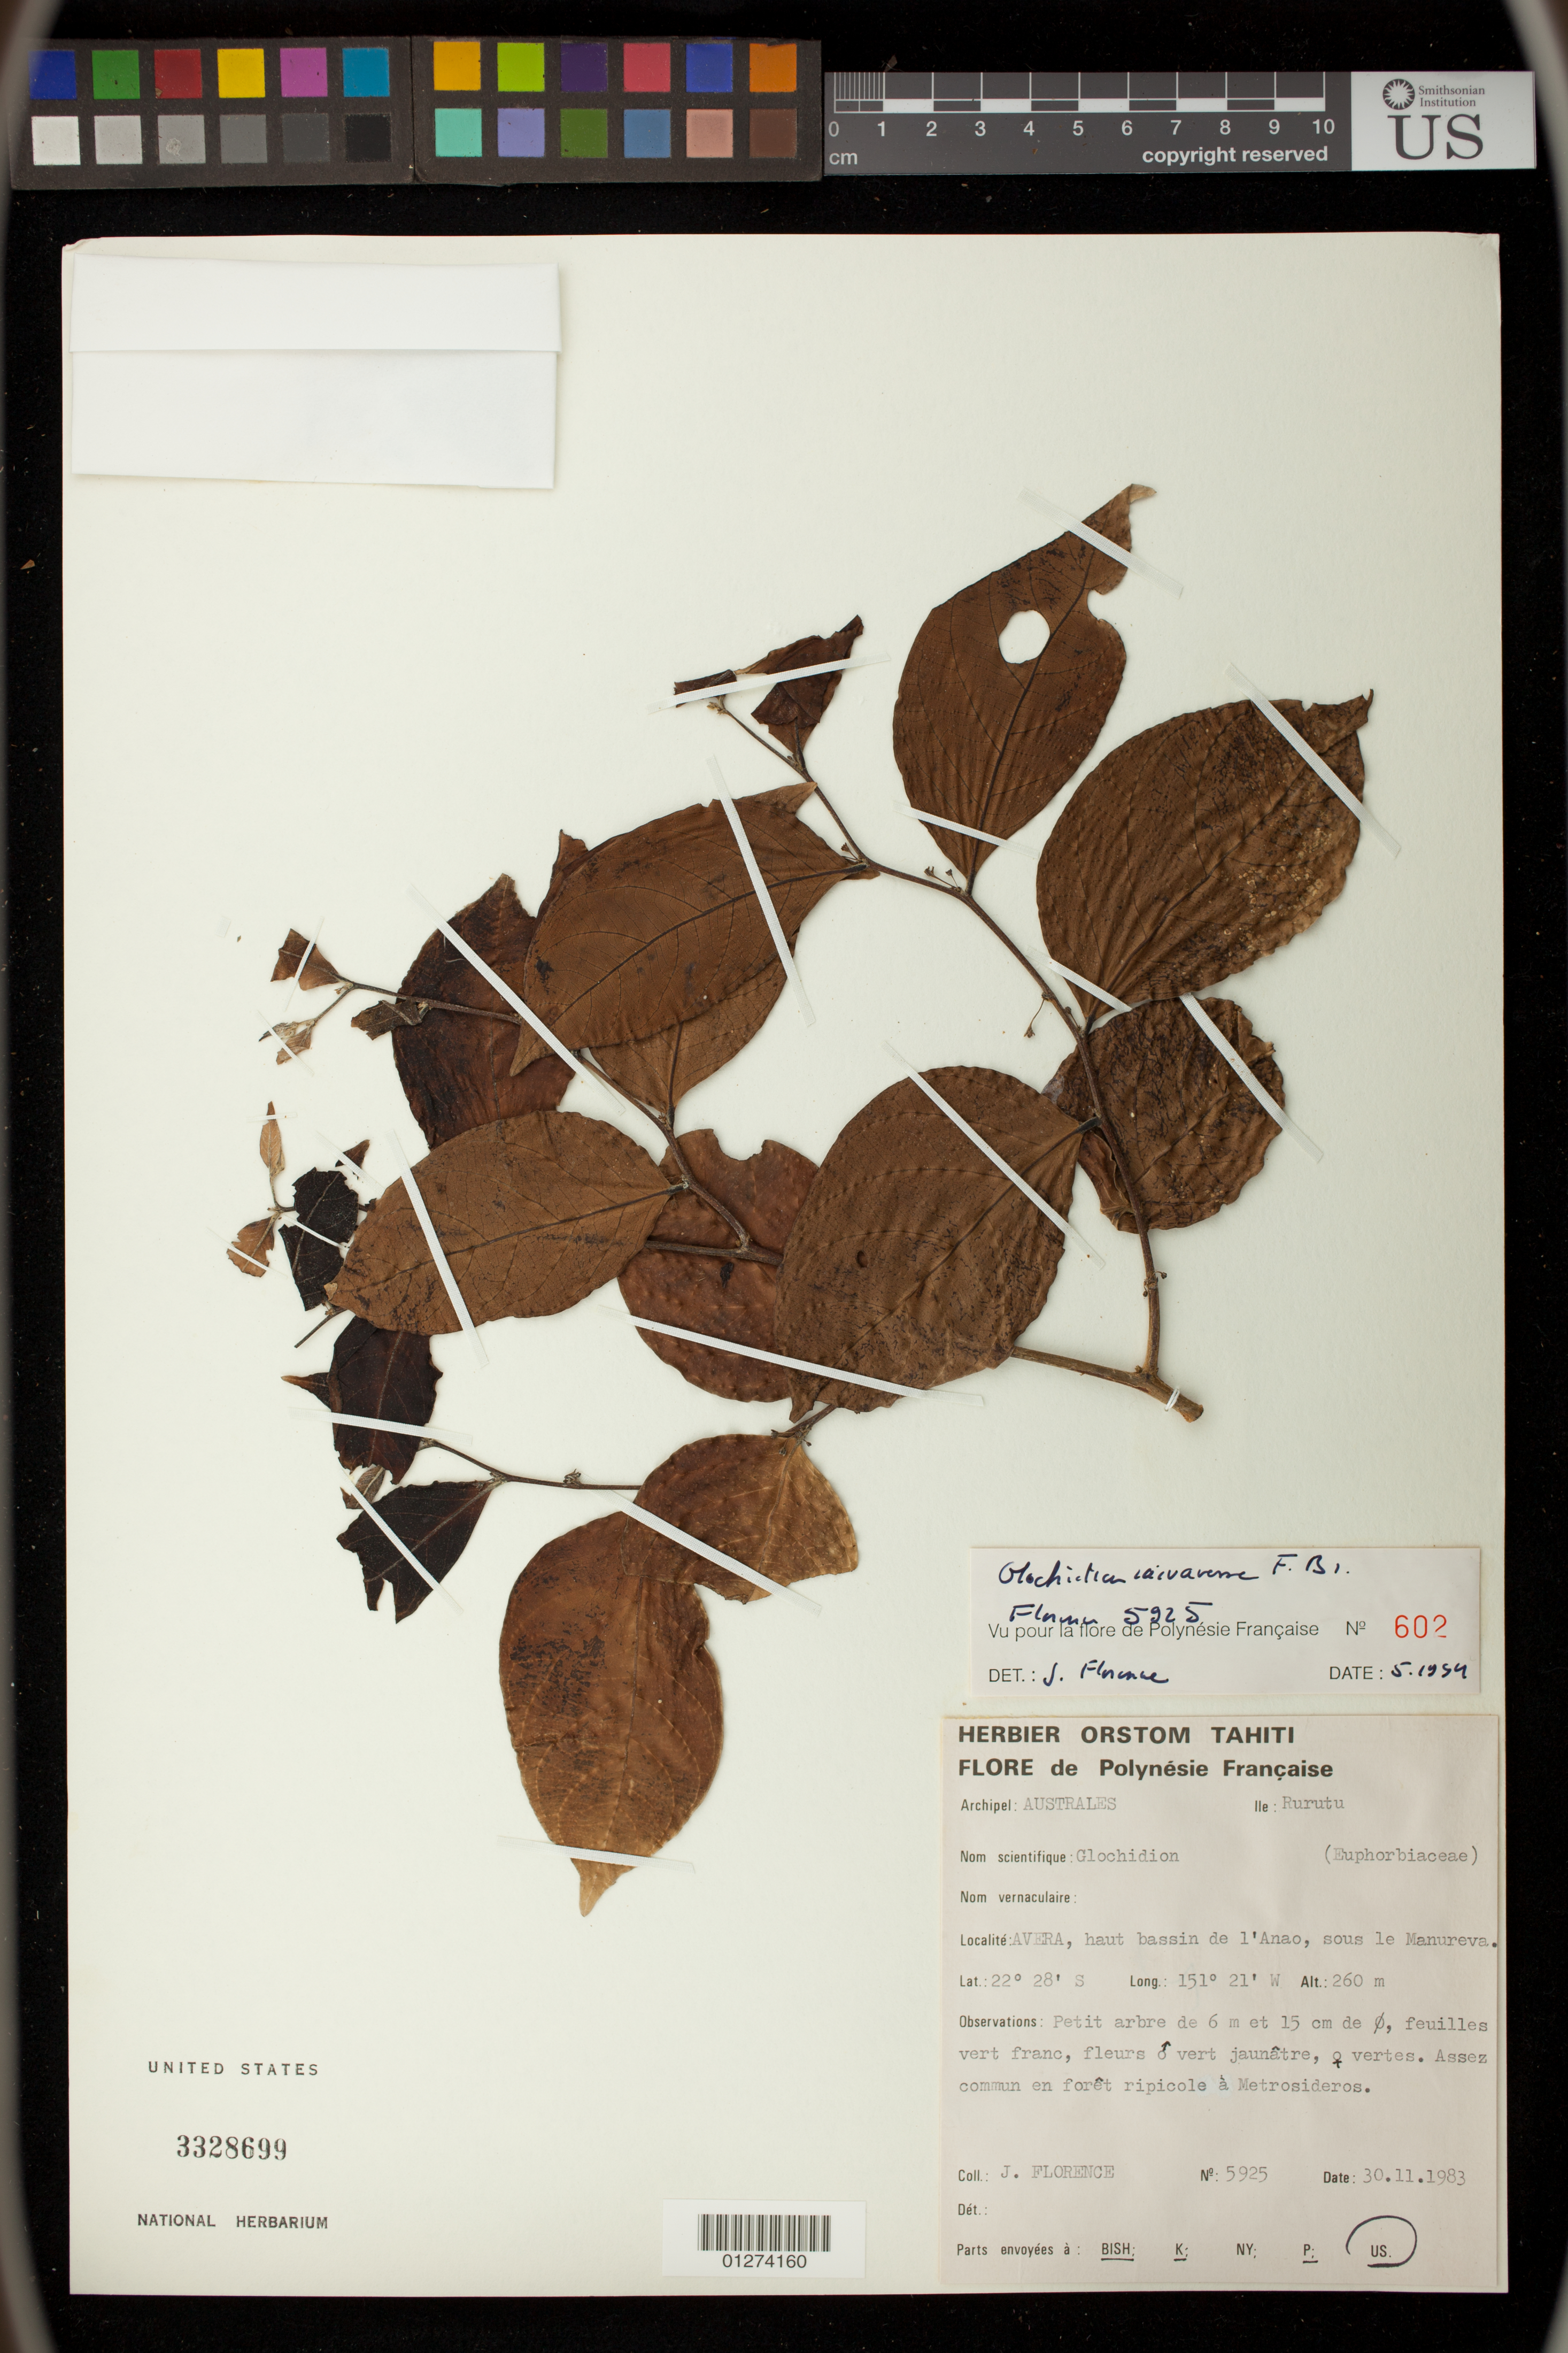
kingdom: Plantae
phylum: Tracheophyta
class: Magnoliopsida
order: Malpighiales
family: Phyllanthaceae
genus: Phyllanthus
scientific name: Phyllanthus raivavense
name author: (F. Br.) W.L. Wagner & Lorence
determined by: Wagner, W. L., (BOT), Smithsonian Institution - National Museum of Natural History (UNITED STATES)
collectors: J. Florence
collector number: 5925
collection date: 1983-11-30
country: French Polynesia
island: Rurutu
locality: Avera, haut bassin de l'Anao, sous le Manureva.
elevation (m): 260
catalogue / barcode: US 3328699